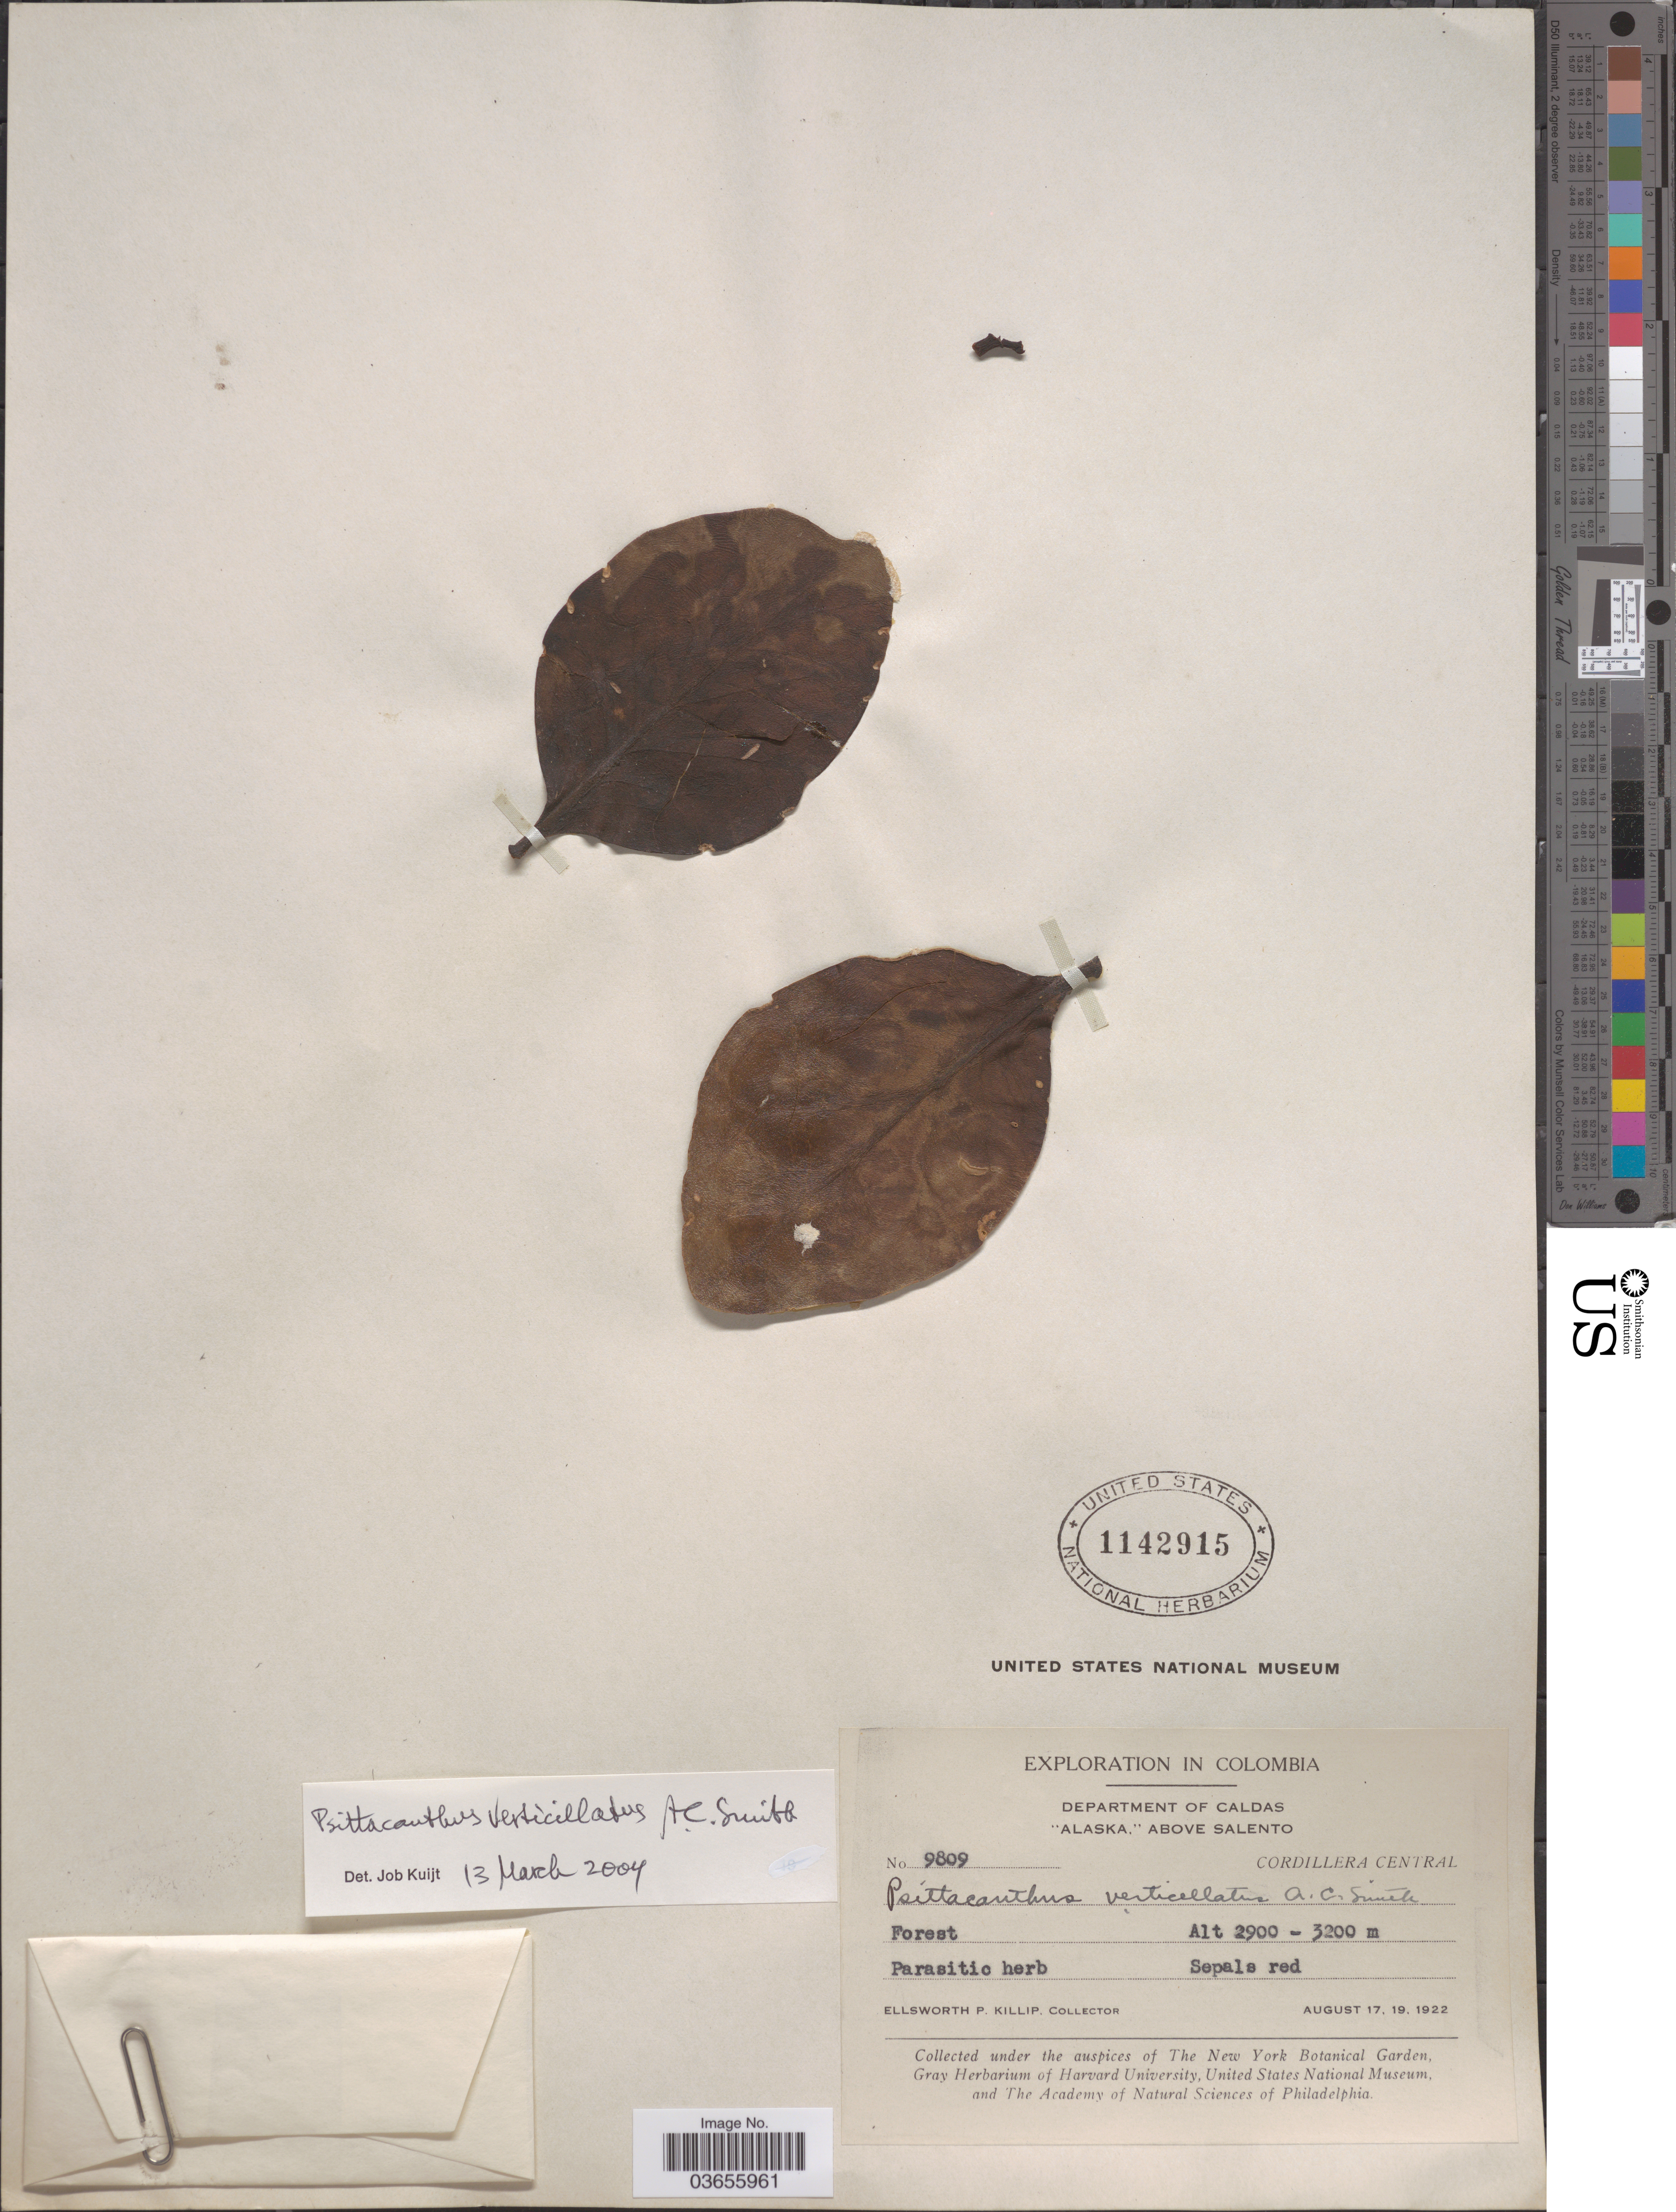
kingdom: Plantae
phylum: Tracheophyta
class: Magnoliopsida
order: Santalales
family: Loranthaceae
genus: Psittacanthus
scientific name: Psittacanthus verticillatus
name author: A.C. Sm.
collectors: E. P. Killip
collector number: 9809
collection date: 1922-08-17/1922-08-19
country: Colombia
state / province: Caldas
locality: Department of Caldas. "Alaska," above Salento. Cordillera Central.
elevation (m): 2900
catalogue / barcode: US 1142915